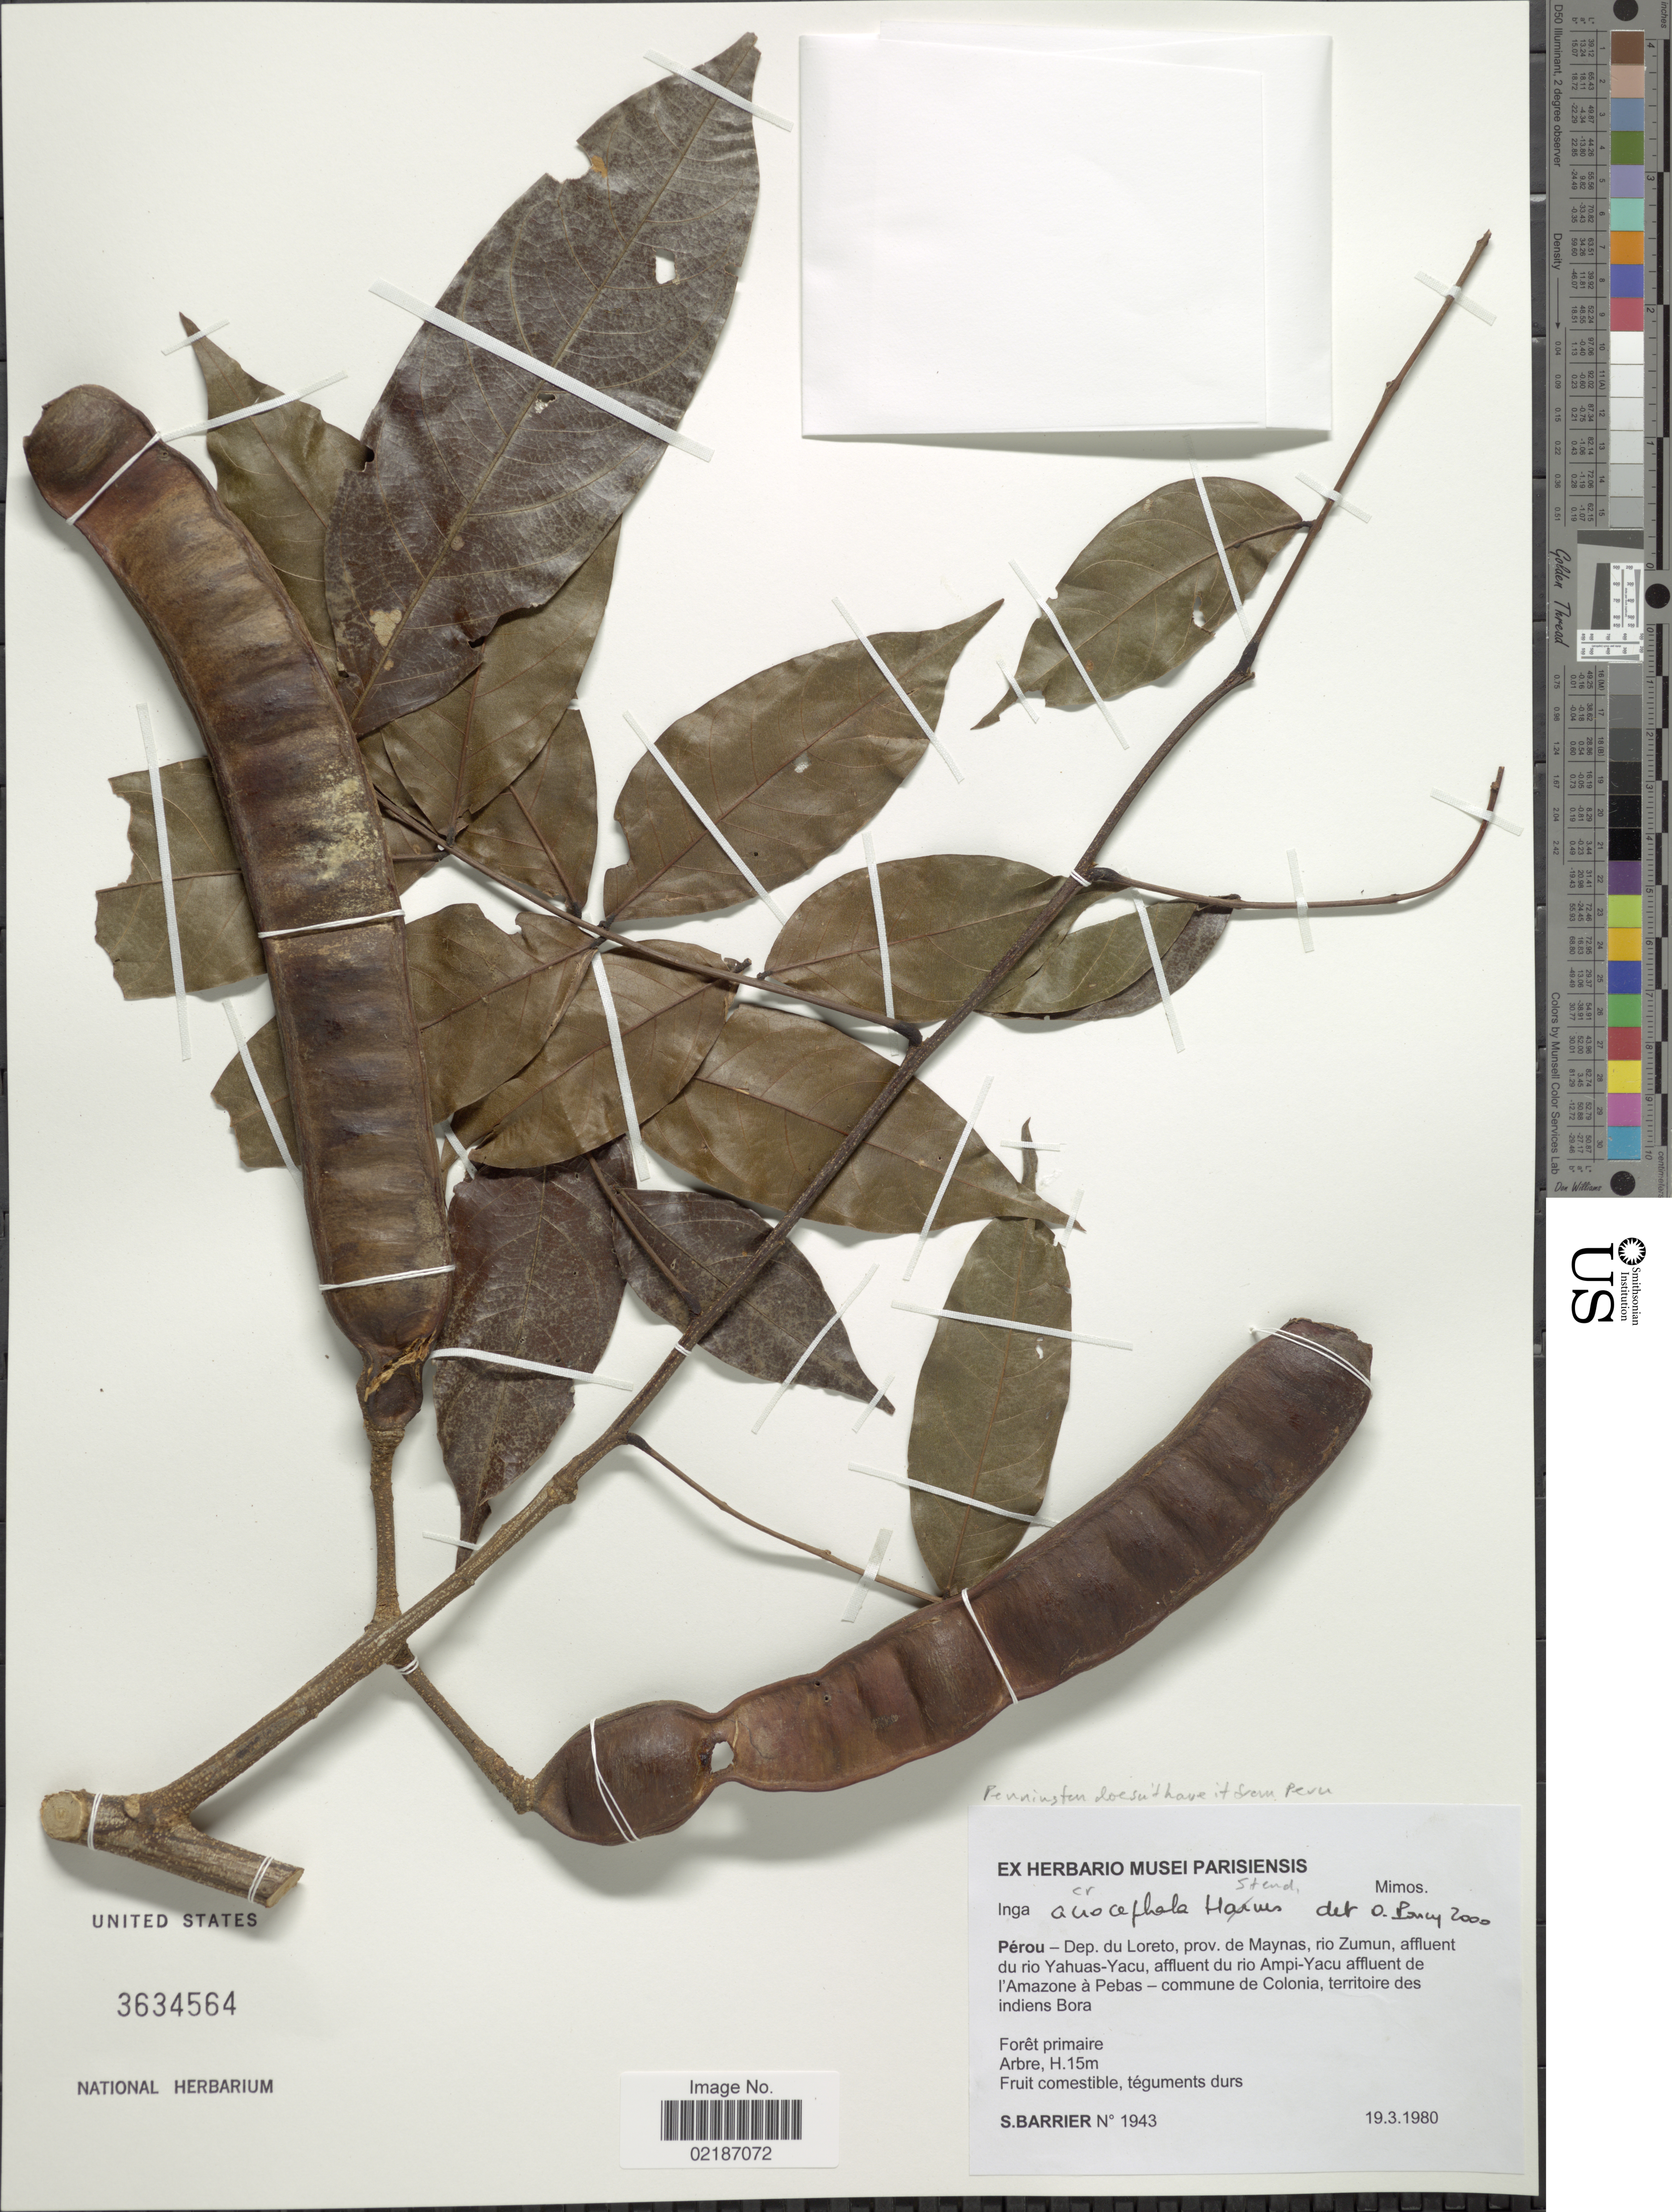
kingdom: Plantae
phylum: Tracheophyta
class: Magnoliopsida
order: Fabales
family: Fabaceae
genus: Inga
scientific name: Inga acrocephala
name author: Steud.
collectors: S. Barrier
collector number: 1943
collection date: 1980-03-19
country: Peru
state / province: Loreto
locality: Pérou, prov. de Maynas, rio Zumun, affluent du rio Yahuas- Yacu, affluent du rio Ampi-yacu affluent de l'Amazone á Pebas- commune de Colonia, territoire des indiens Bora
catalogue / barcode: US 3634564